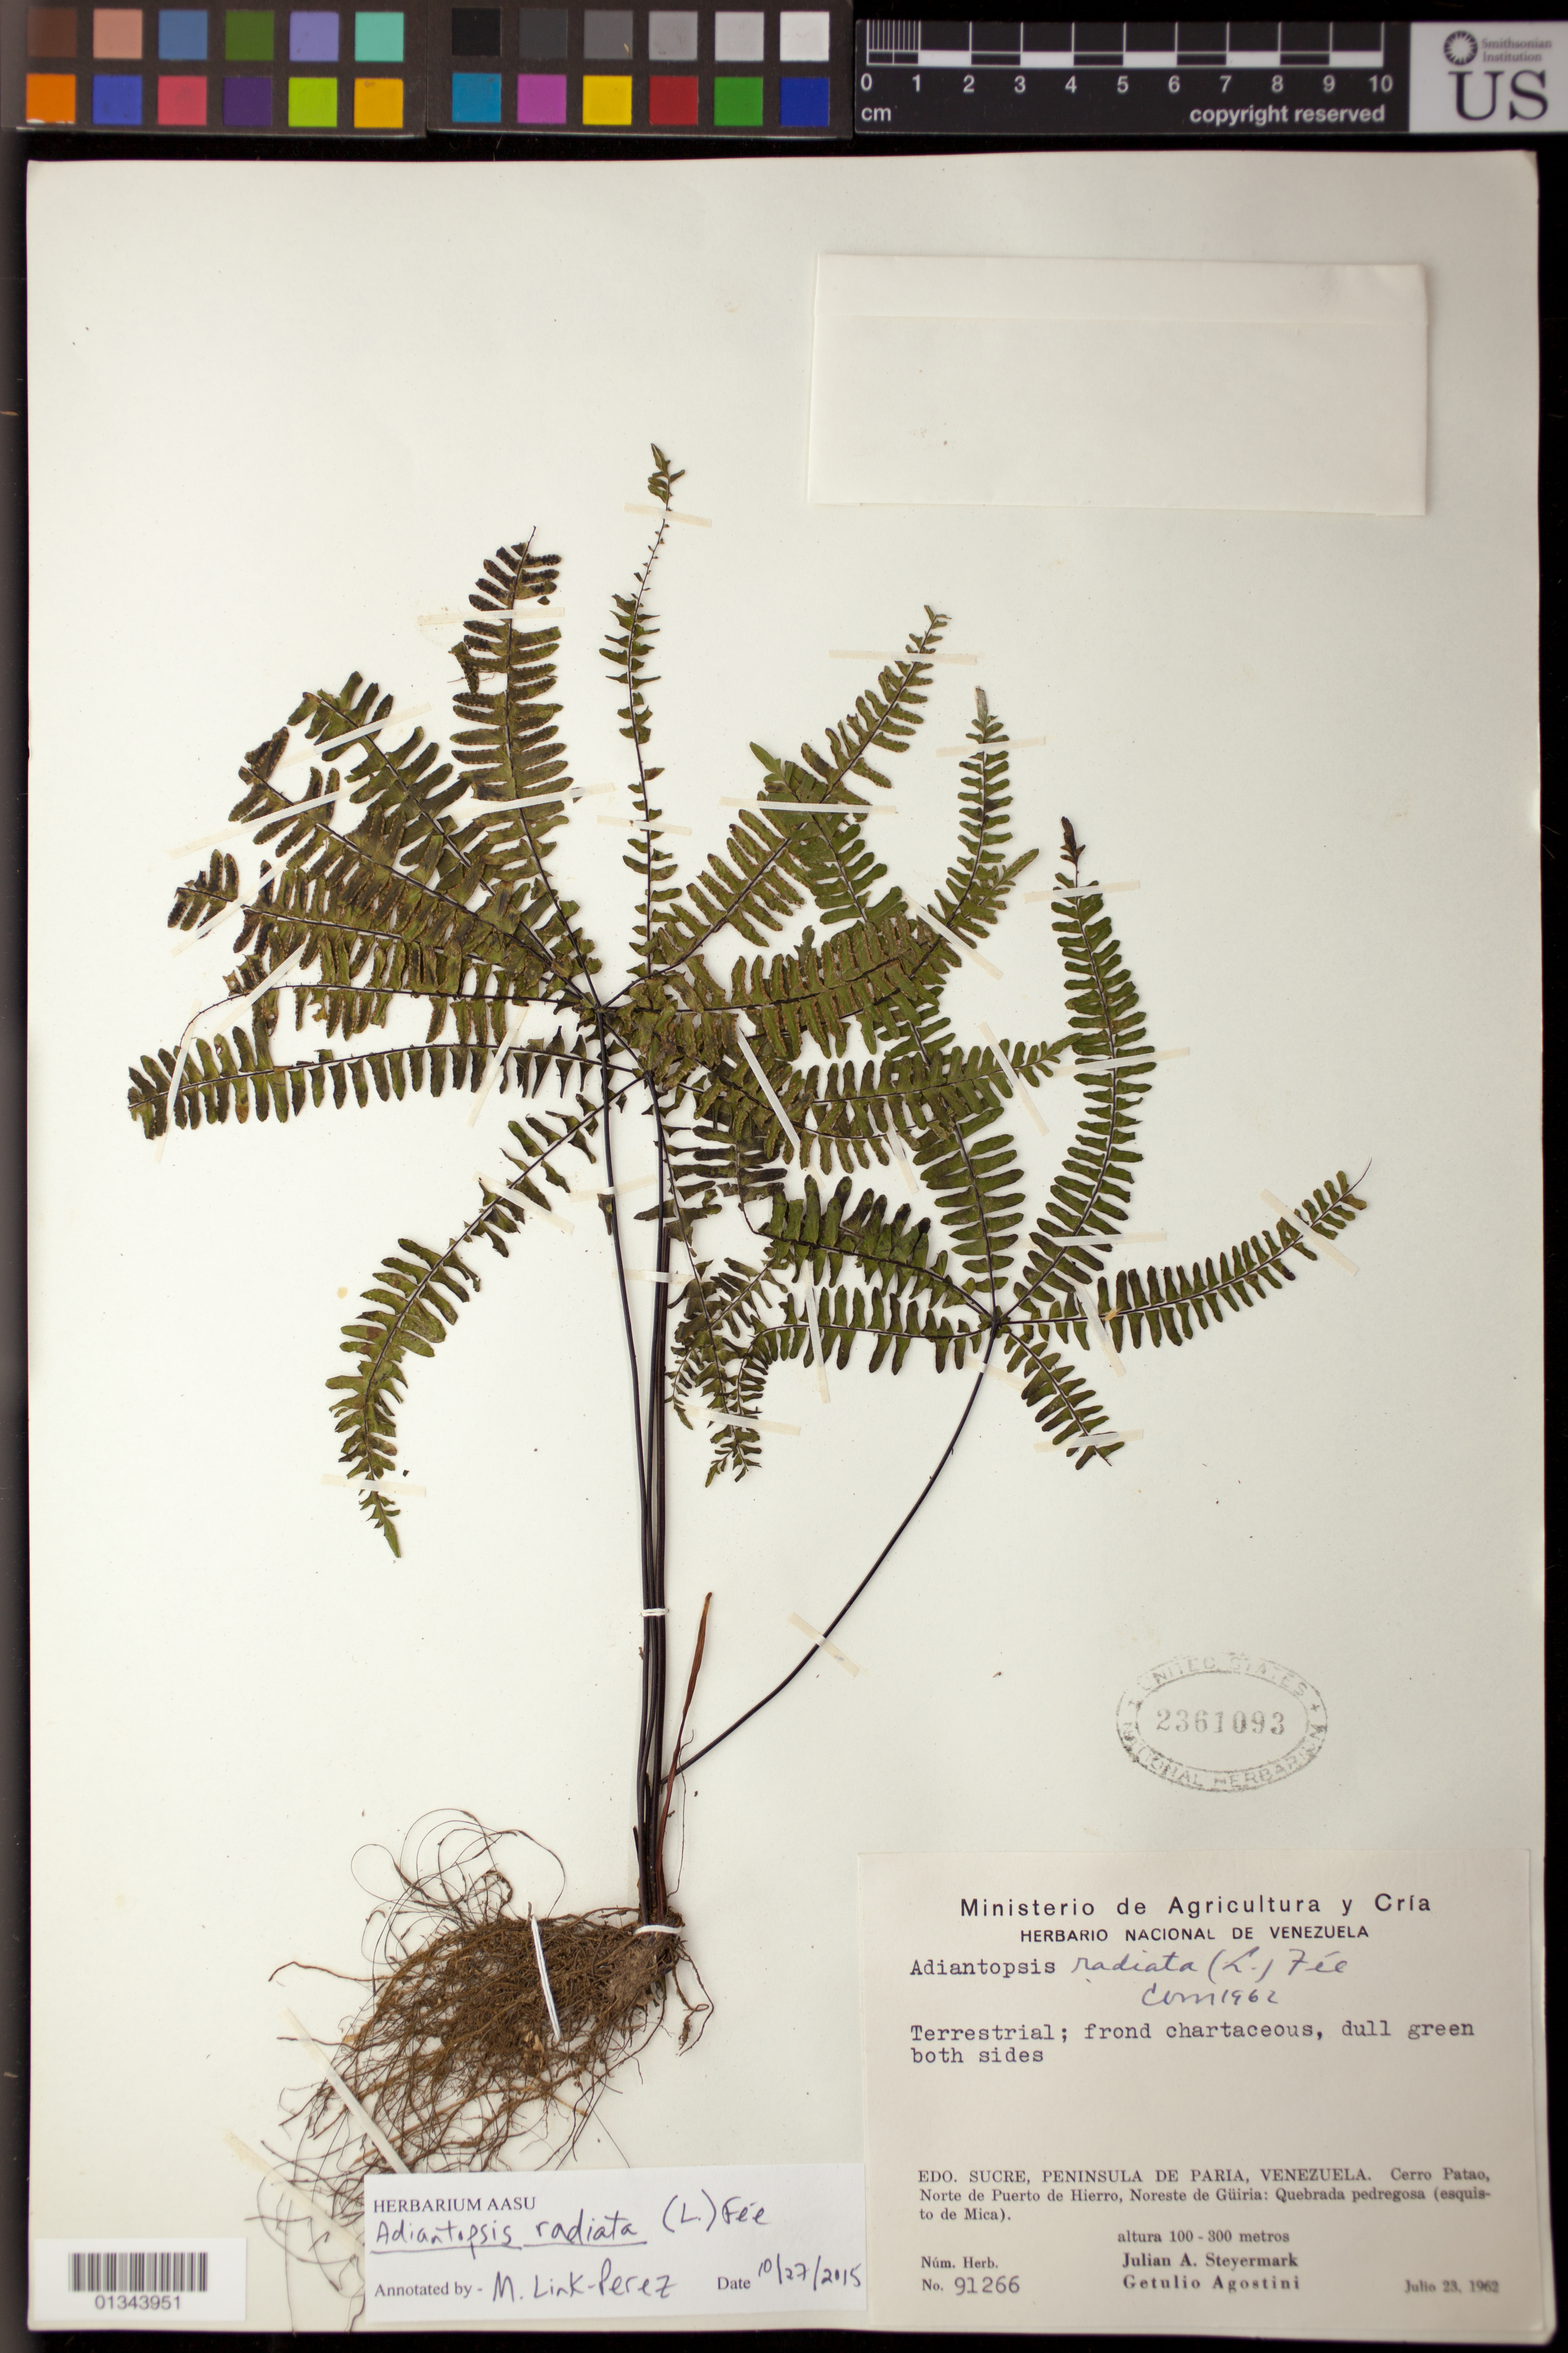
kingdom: Plantae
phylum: Tracheophyta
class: Polypodiopsida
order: Polypodiales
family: Pteridaceae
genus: Adiantopsis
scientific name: Adiantopsis radiata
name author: (L.) Fée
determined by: Link-Perez, Melanie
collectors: J. Steyermark & G. Agostini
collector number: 91266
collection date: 1962-07-23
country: Venezuela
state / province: Sucre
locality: Venezuela, Edo. Sucre, Peninsula de Paria, Cerro Patao, Norte de Puerto de Hierro, Noreste de Guiria: Quebrada pedregosa (esquisto de Mica).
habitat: Quebrada pedregosa.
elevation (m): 100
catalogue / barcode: US 2361093